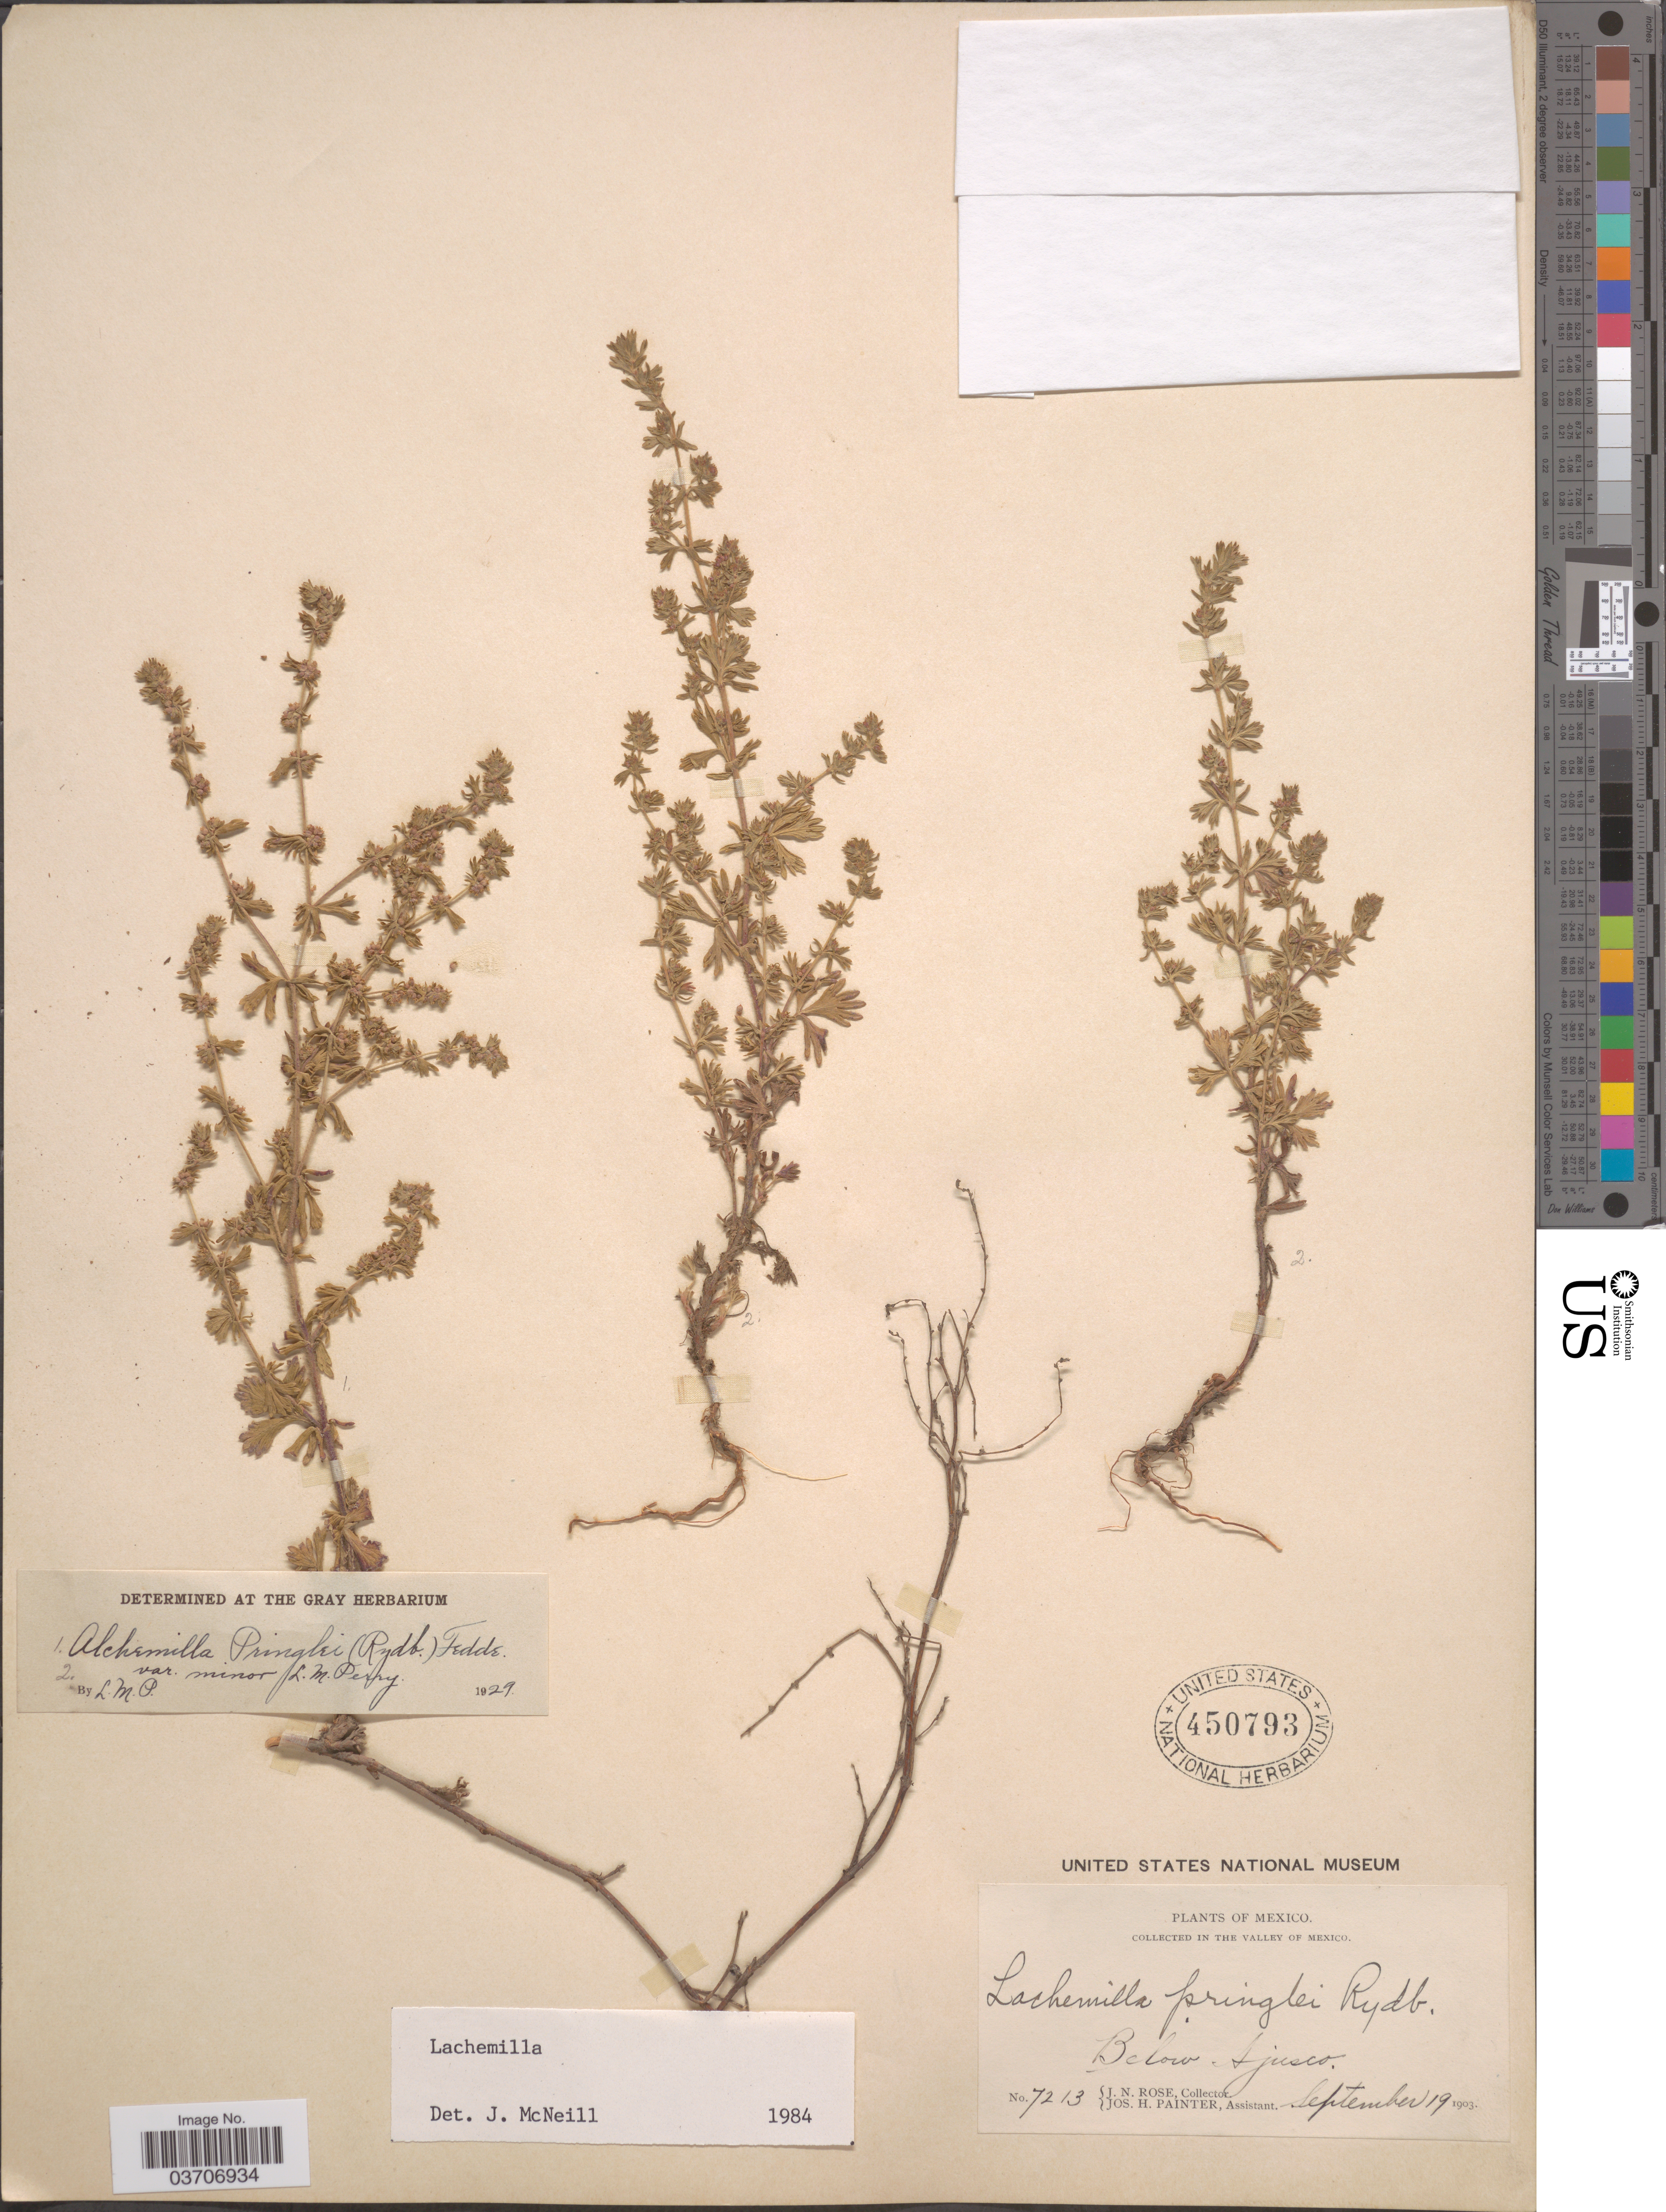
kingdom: Plantae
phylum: Tracheophyta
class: Magnoliopsida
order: Rosales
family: Rosaceae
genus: Lachemilla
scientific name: Lachemilla sp.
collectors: J. N. Rose & J. H. Painter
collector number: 7213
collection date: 1903-09-19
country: Mexico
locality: The Valley of Mexico. Below Ajusco.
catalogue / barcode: US 450793